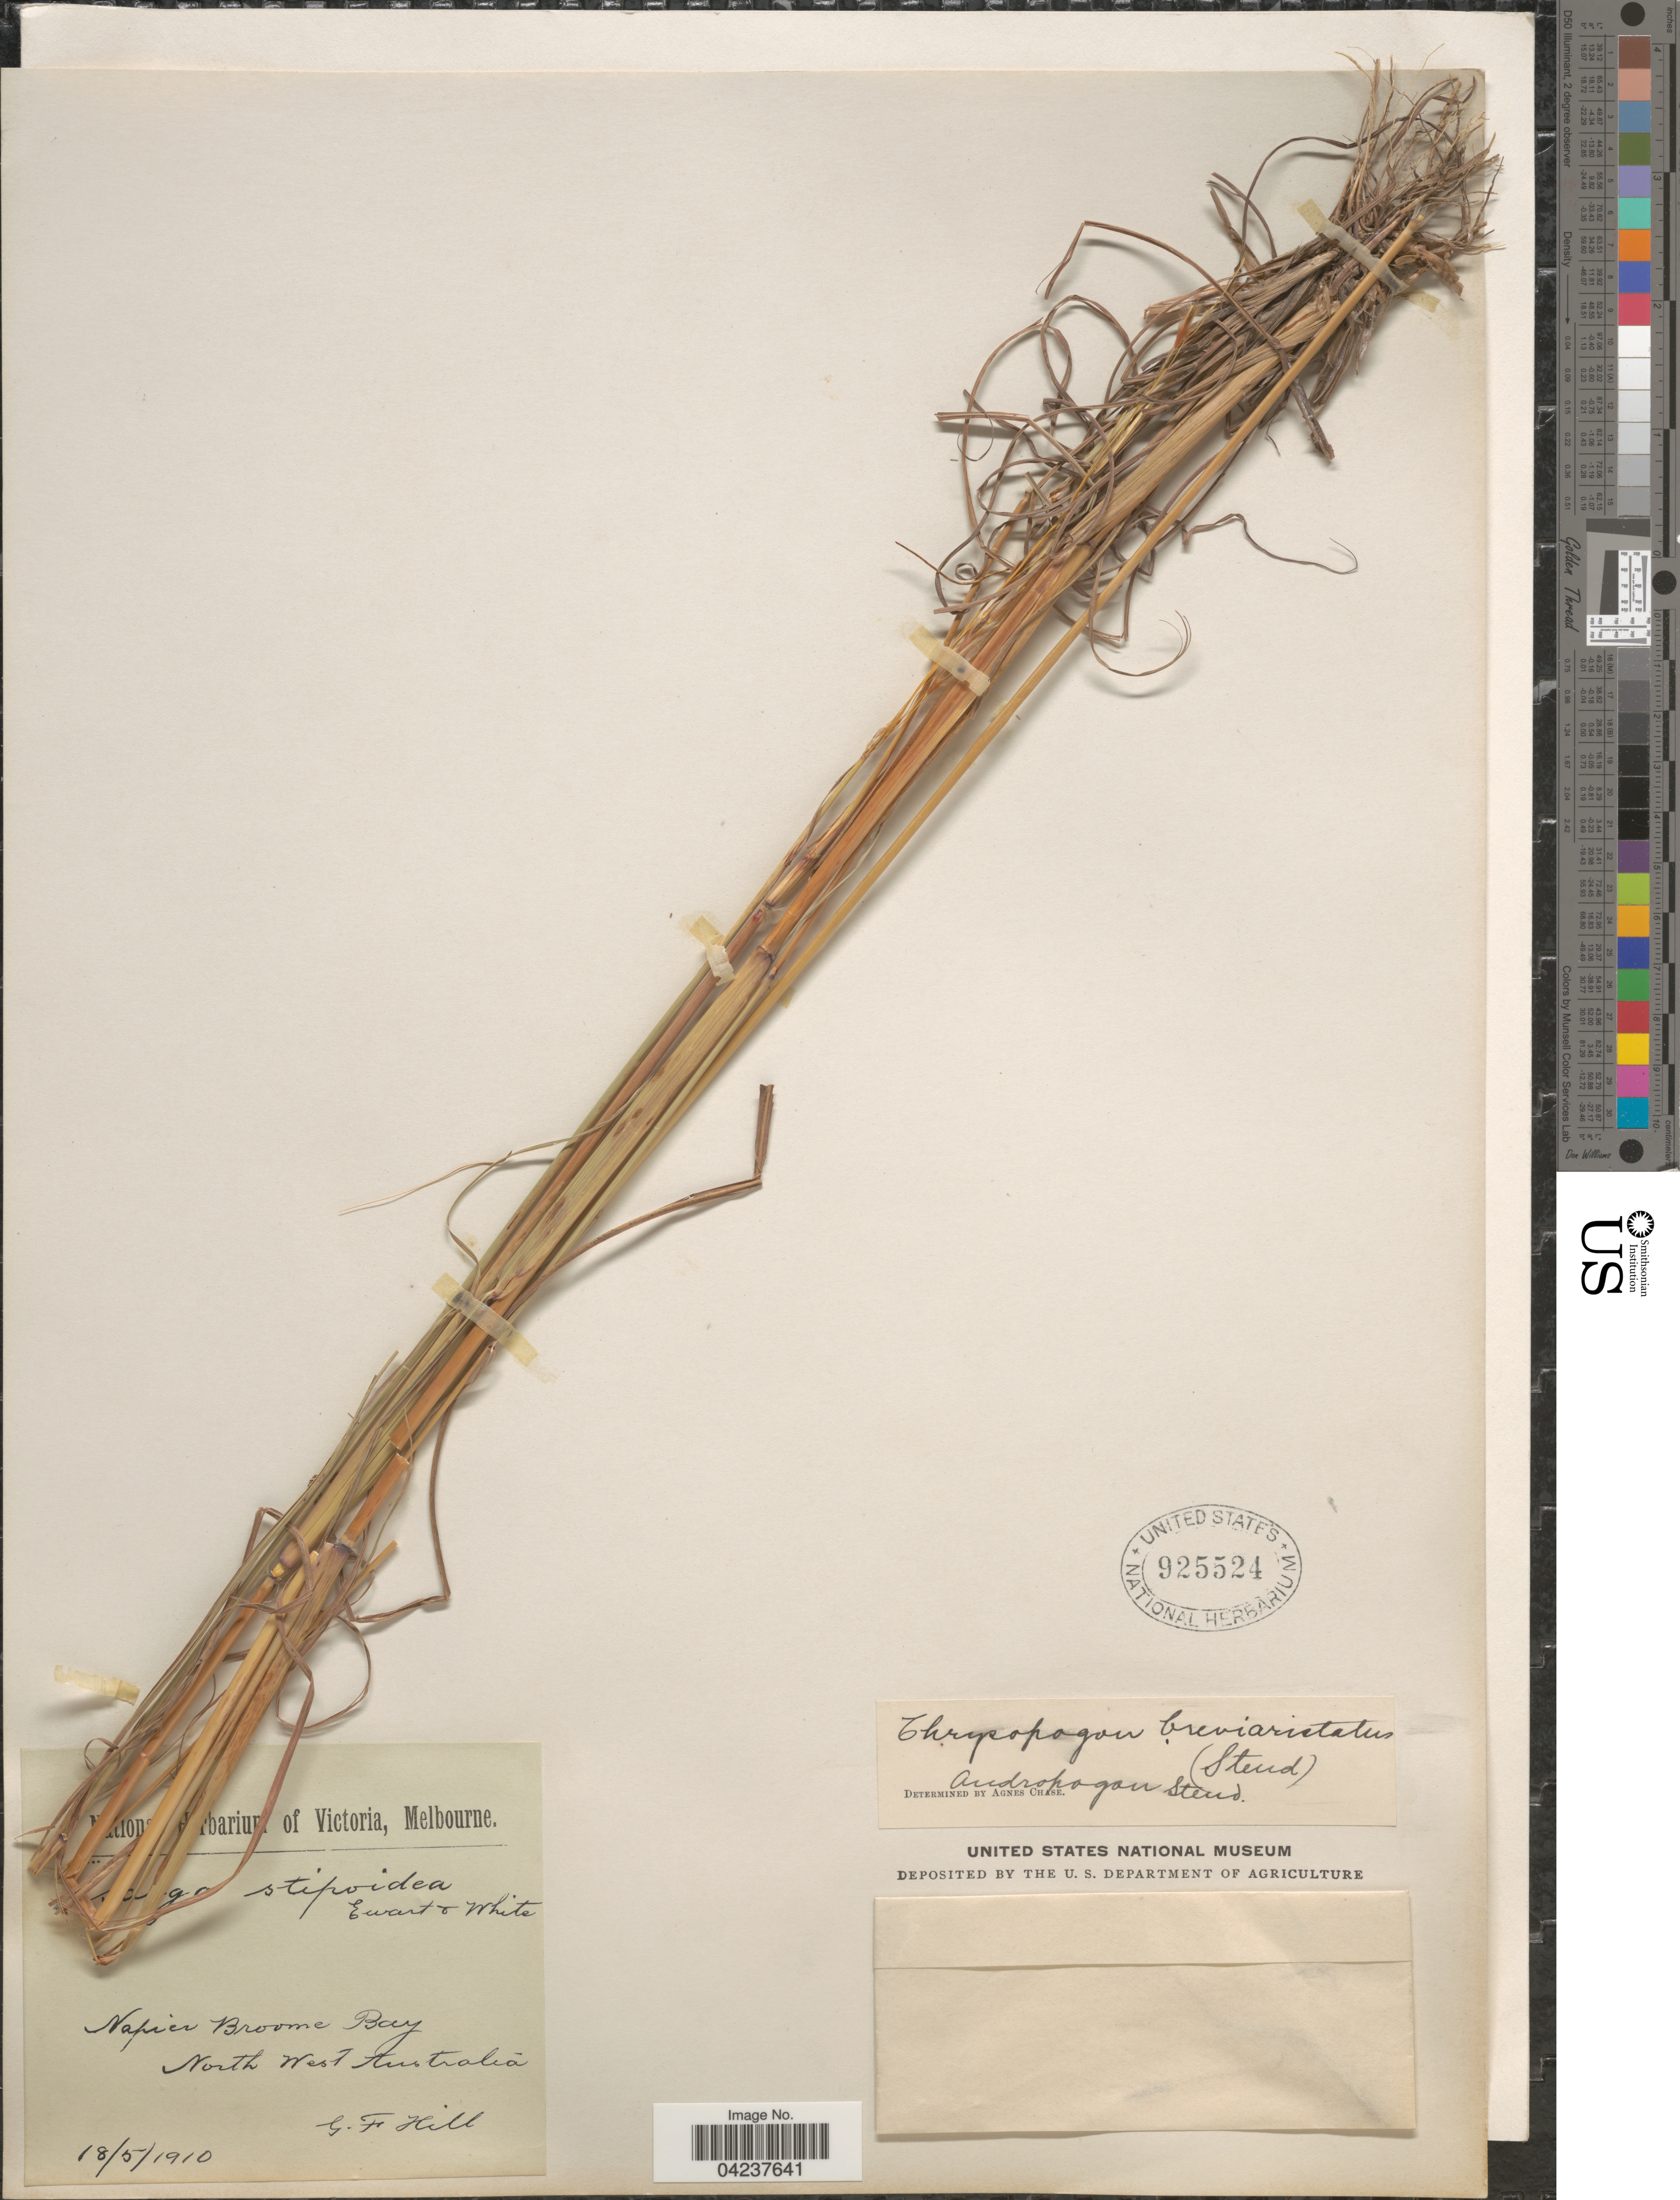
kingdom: Plantae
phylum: Tracheophyta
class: Liliopsida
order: Poales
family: Poaceae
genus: Chrysopogon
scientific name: Chrysopogon sp.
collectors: G. Hill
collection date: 1910-05-18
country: Australia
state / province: Western Australia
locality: Napier Broome Bay. North West Australia.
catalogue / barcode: US 925524